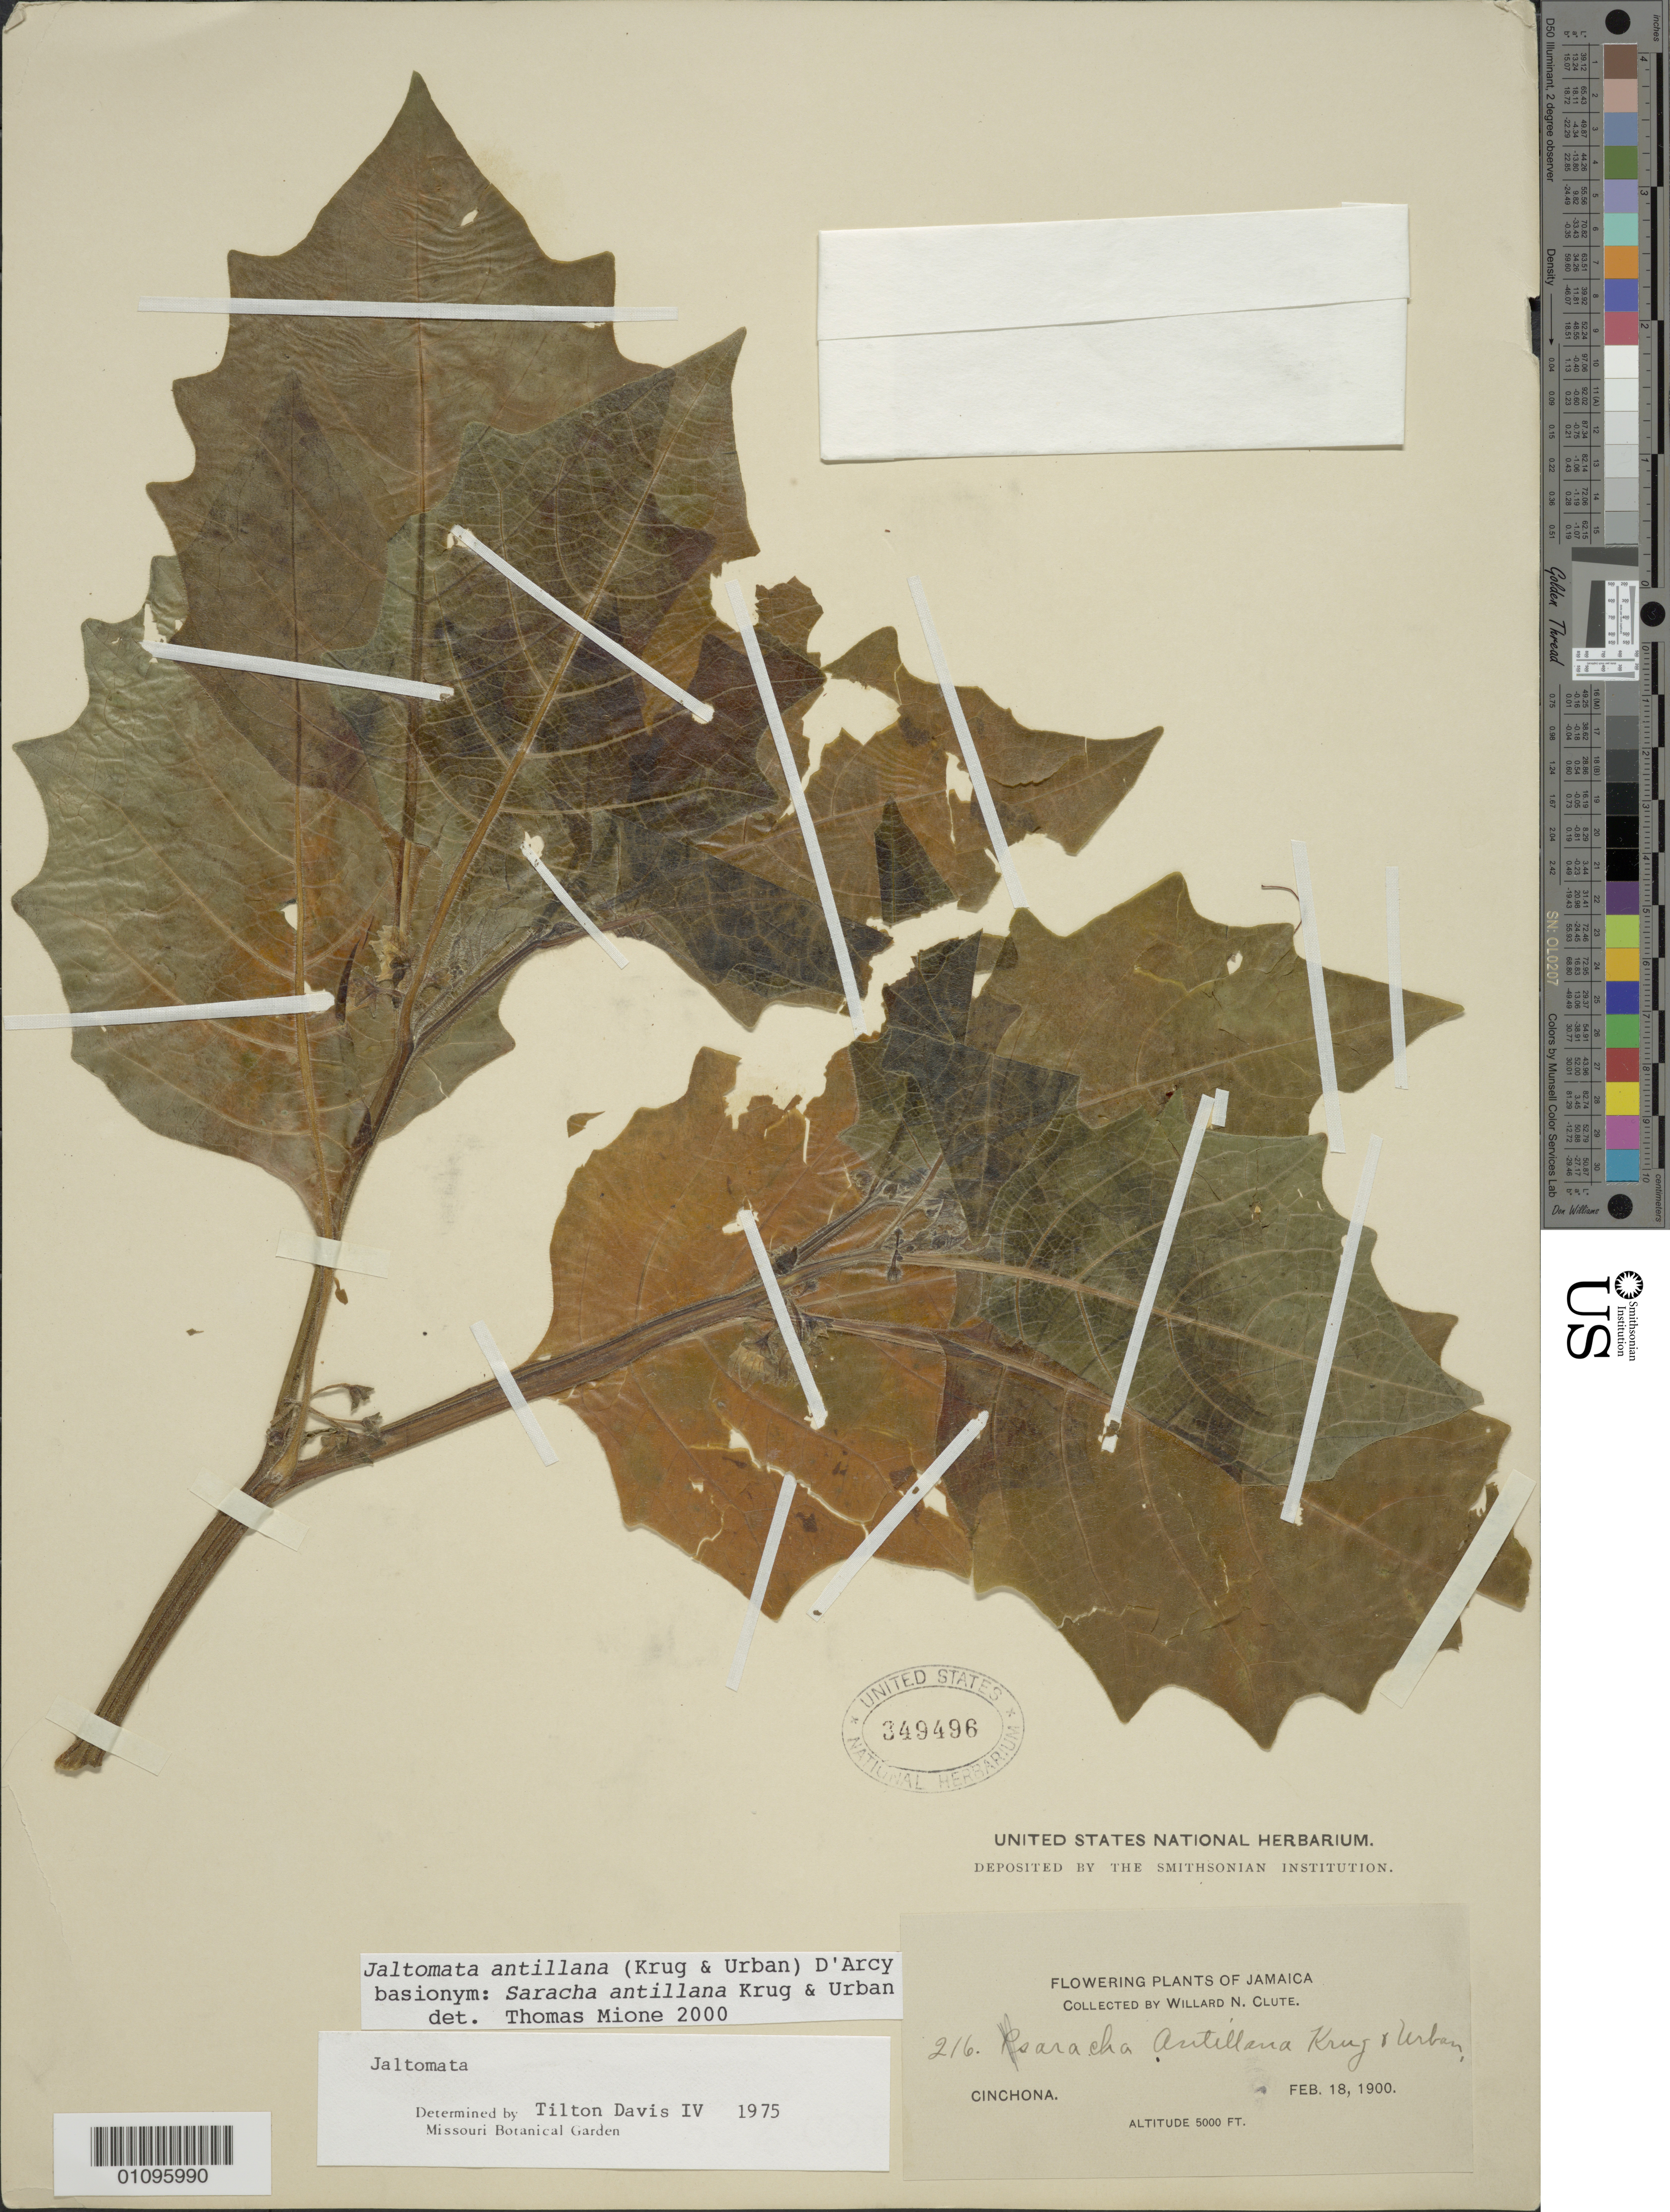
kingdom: Plantae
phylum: Tracheophyta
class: Magnoliopsida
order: Solanales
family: Solanaceae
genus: Jaltomata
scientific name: Jaltomata antillana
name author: (Krug & Urb.) D'Arcy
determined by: Mione, Thomas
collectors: W. N. Clute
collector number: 216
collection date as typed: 18 Feb 1900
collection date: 1900-02-18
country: Jamaica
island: Jamaica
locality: Cinchona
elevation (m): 1524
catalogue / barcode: US 349496